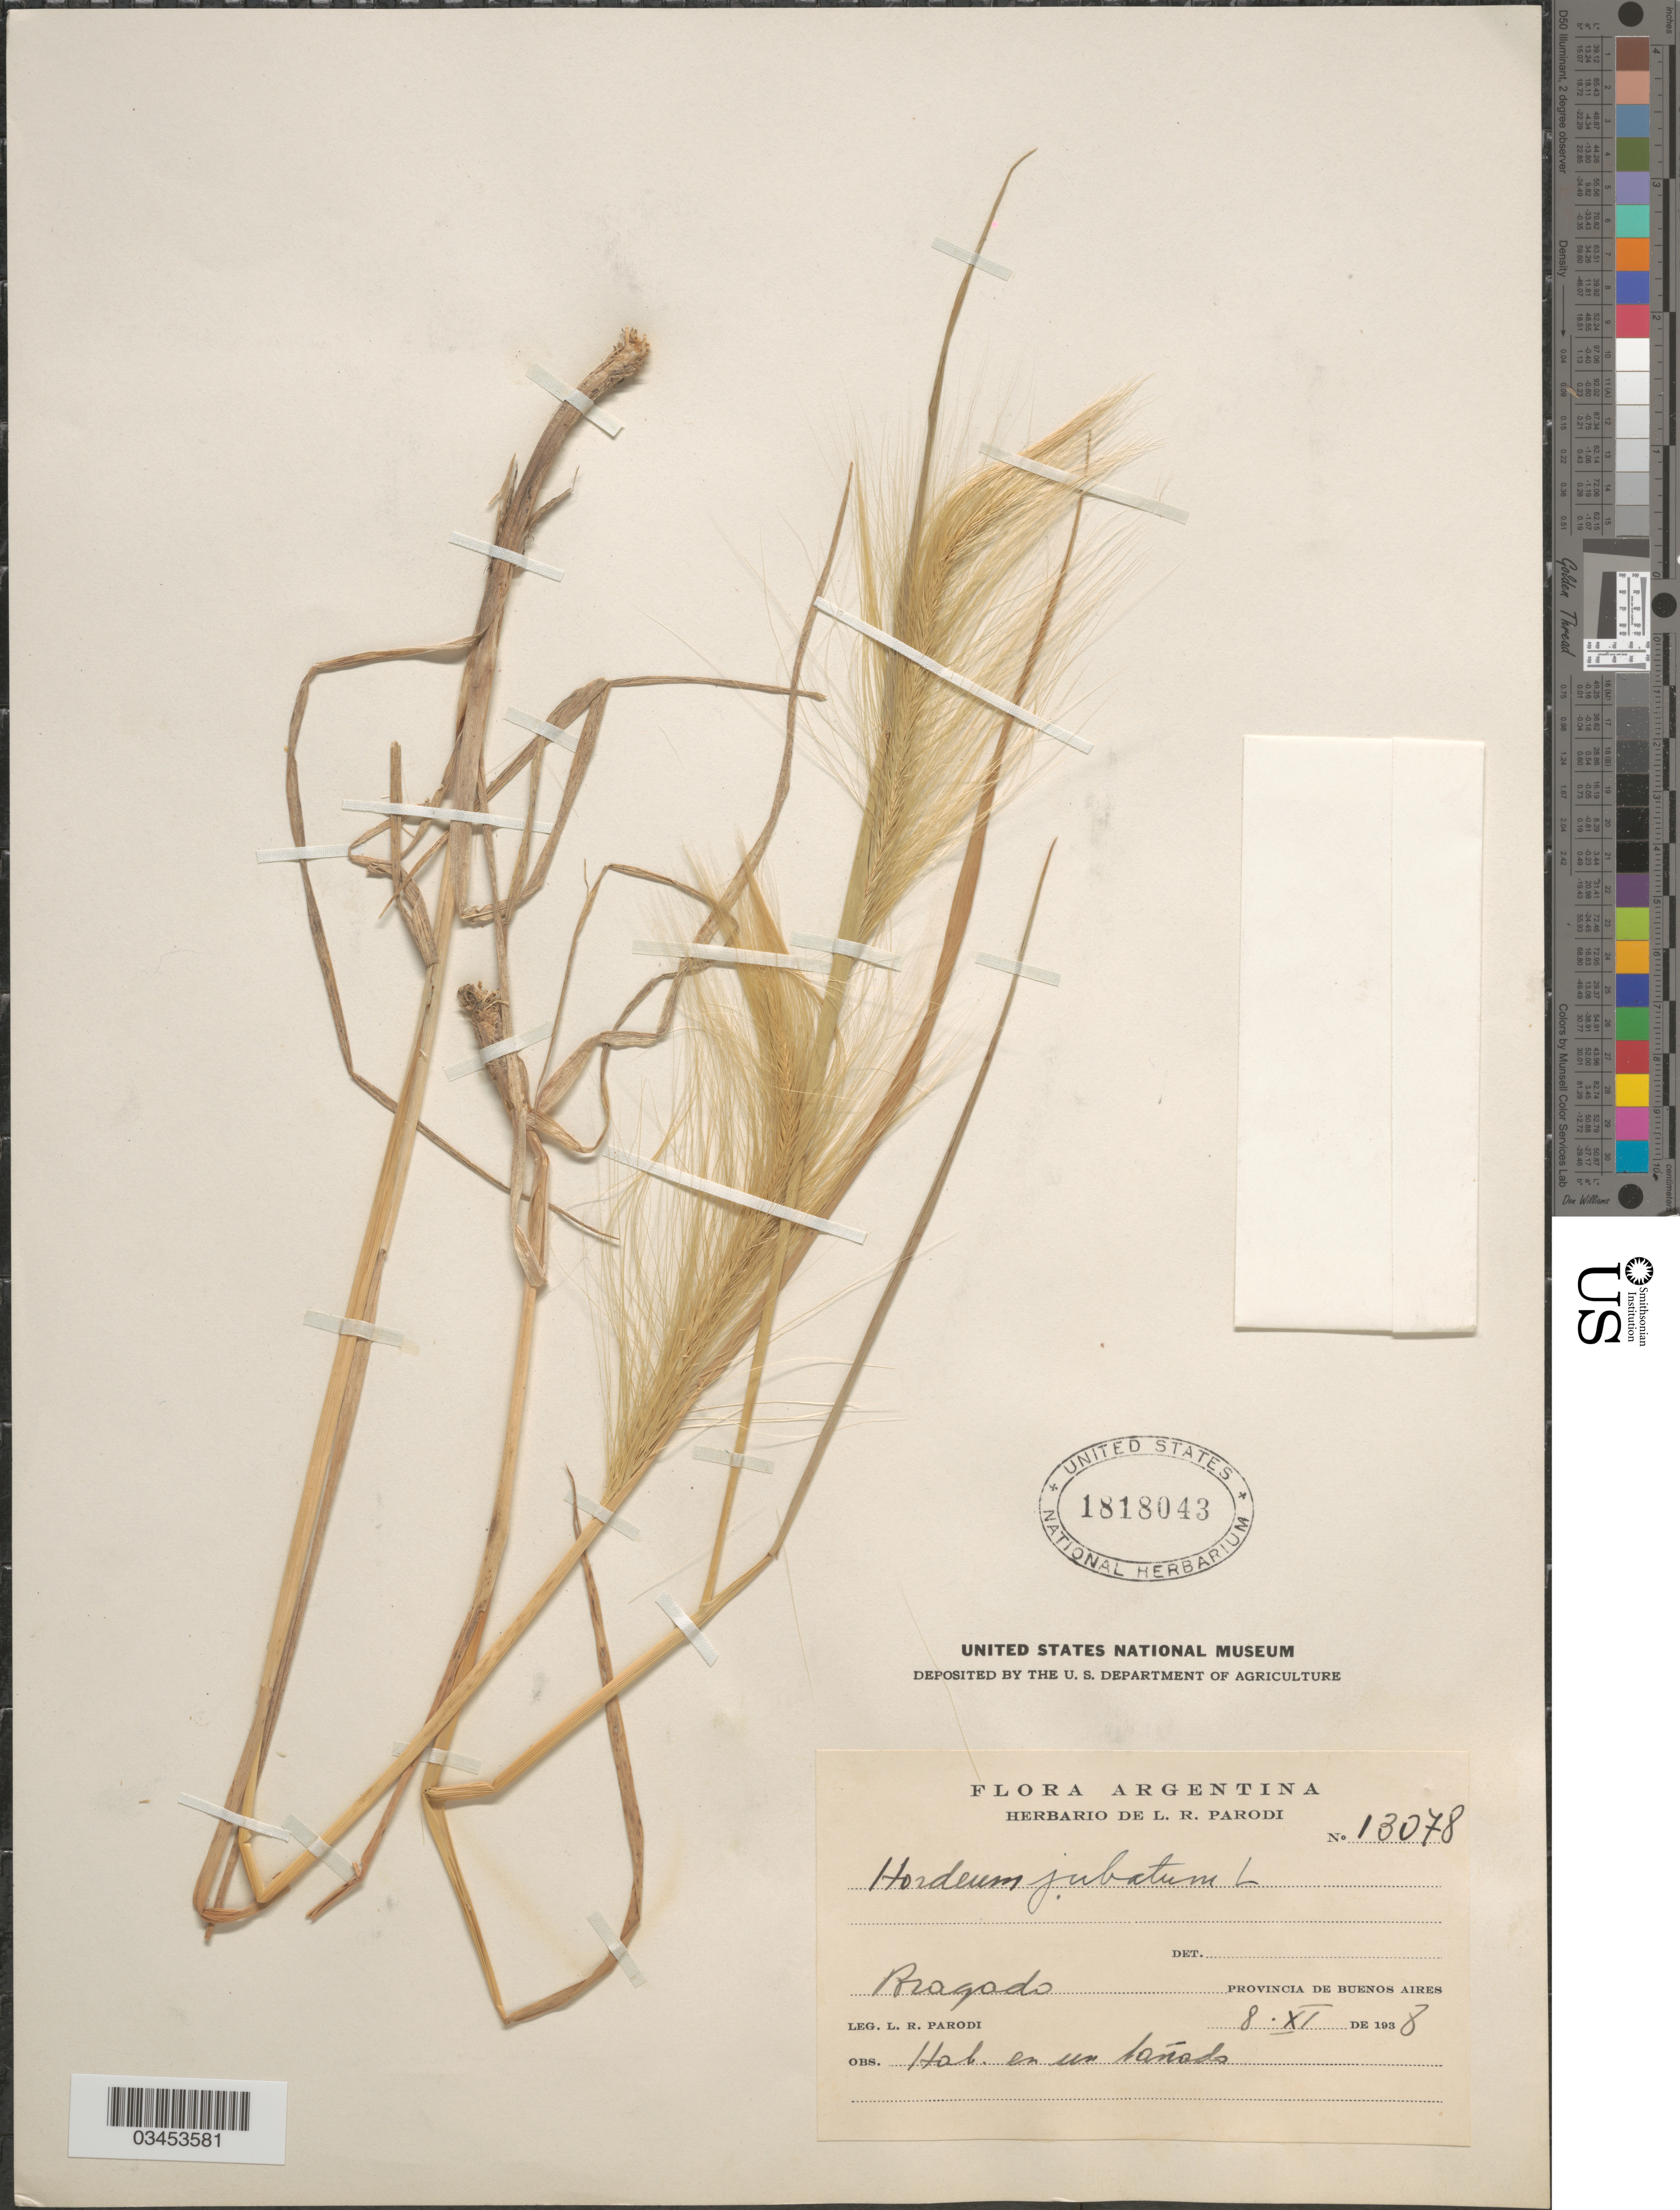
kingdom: Plantae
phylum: Tracheophyta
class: Liliopsida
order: Poales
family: Poaceae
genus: Hordeum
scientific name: Hordeum jubatum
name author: L.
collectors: L. R. Parodi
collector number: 13078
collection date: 1938-11-08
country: Argentina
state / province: Buenos Aires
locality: Bragado.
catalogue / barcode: US 1818043